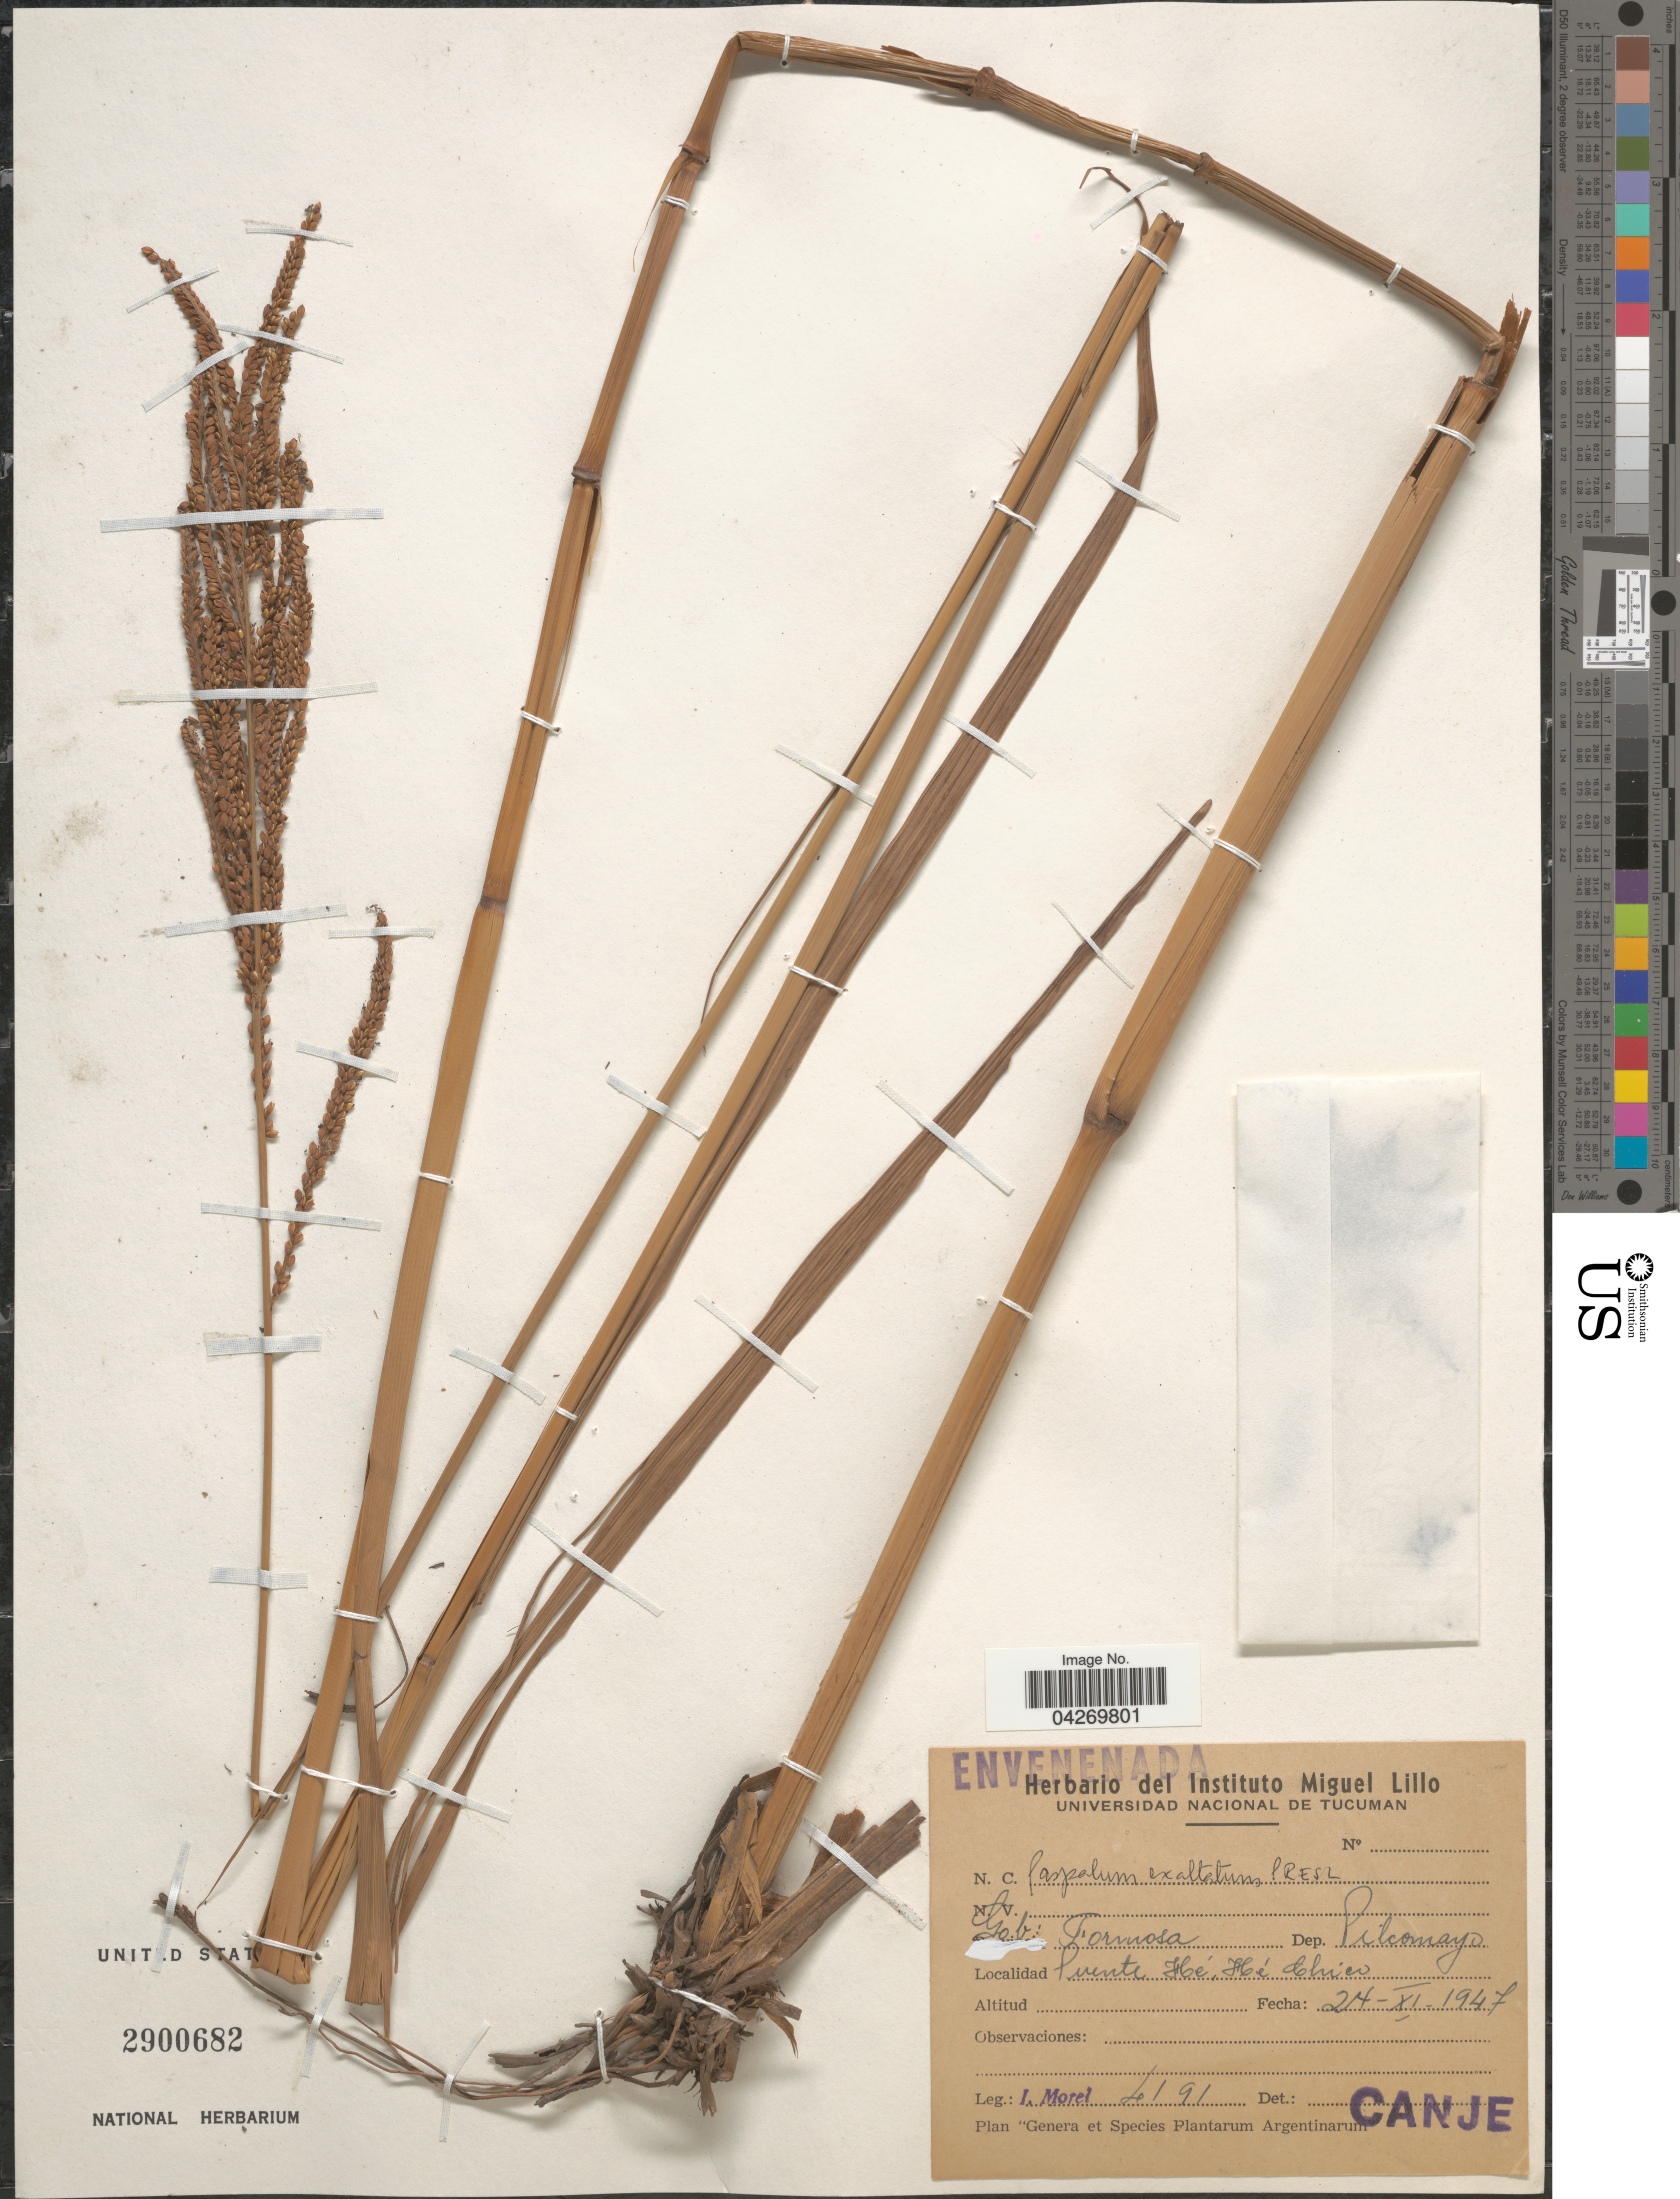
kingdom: Plantae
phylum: Tracheophyta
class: Liliopsida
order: Poales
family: Poaceae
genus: Paspalum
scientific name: Paspalum exaltatum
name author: J. Presl in C. Presl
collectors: I. Morel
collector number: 4191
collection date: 1947-11-24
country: Argentina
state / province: Formosa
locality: Gob. Formosa. Dep. Pilcomayo. Puente Ilé, Ilé Chico.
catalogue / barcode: US 2900682